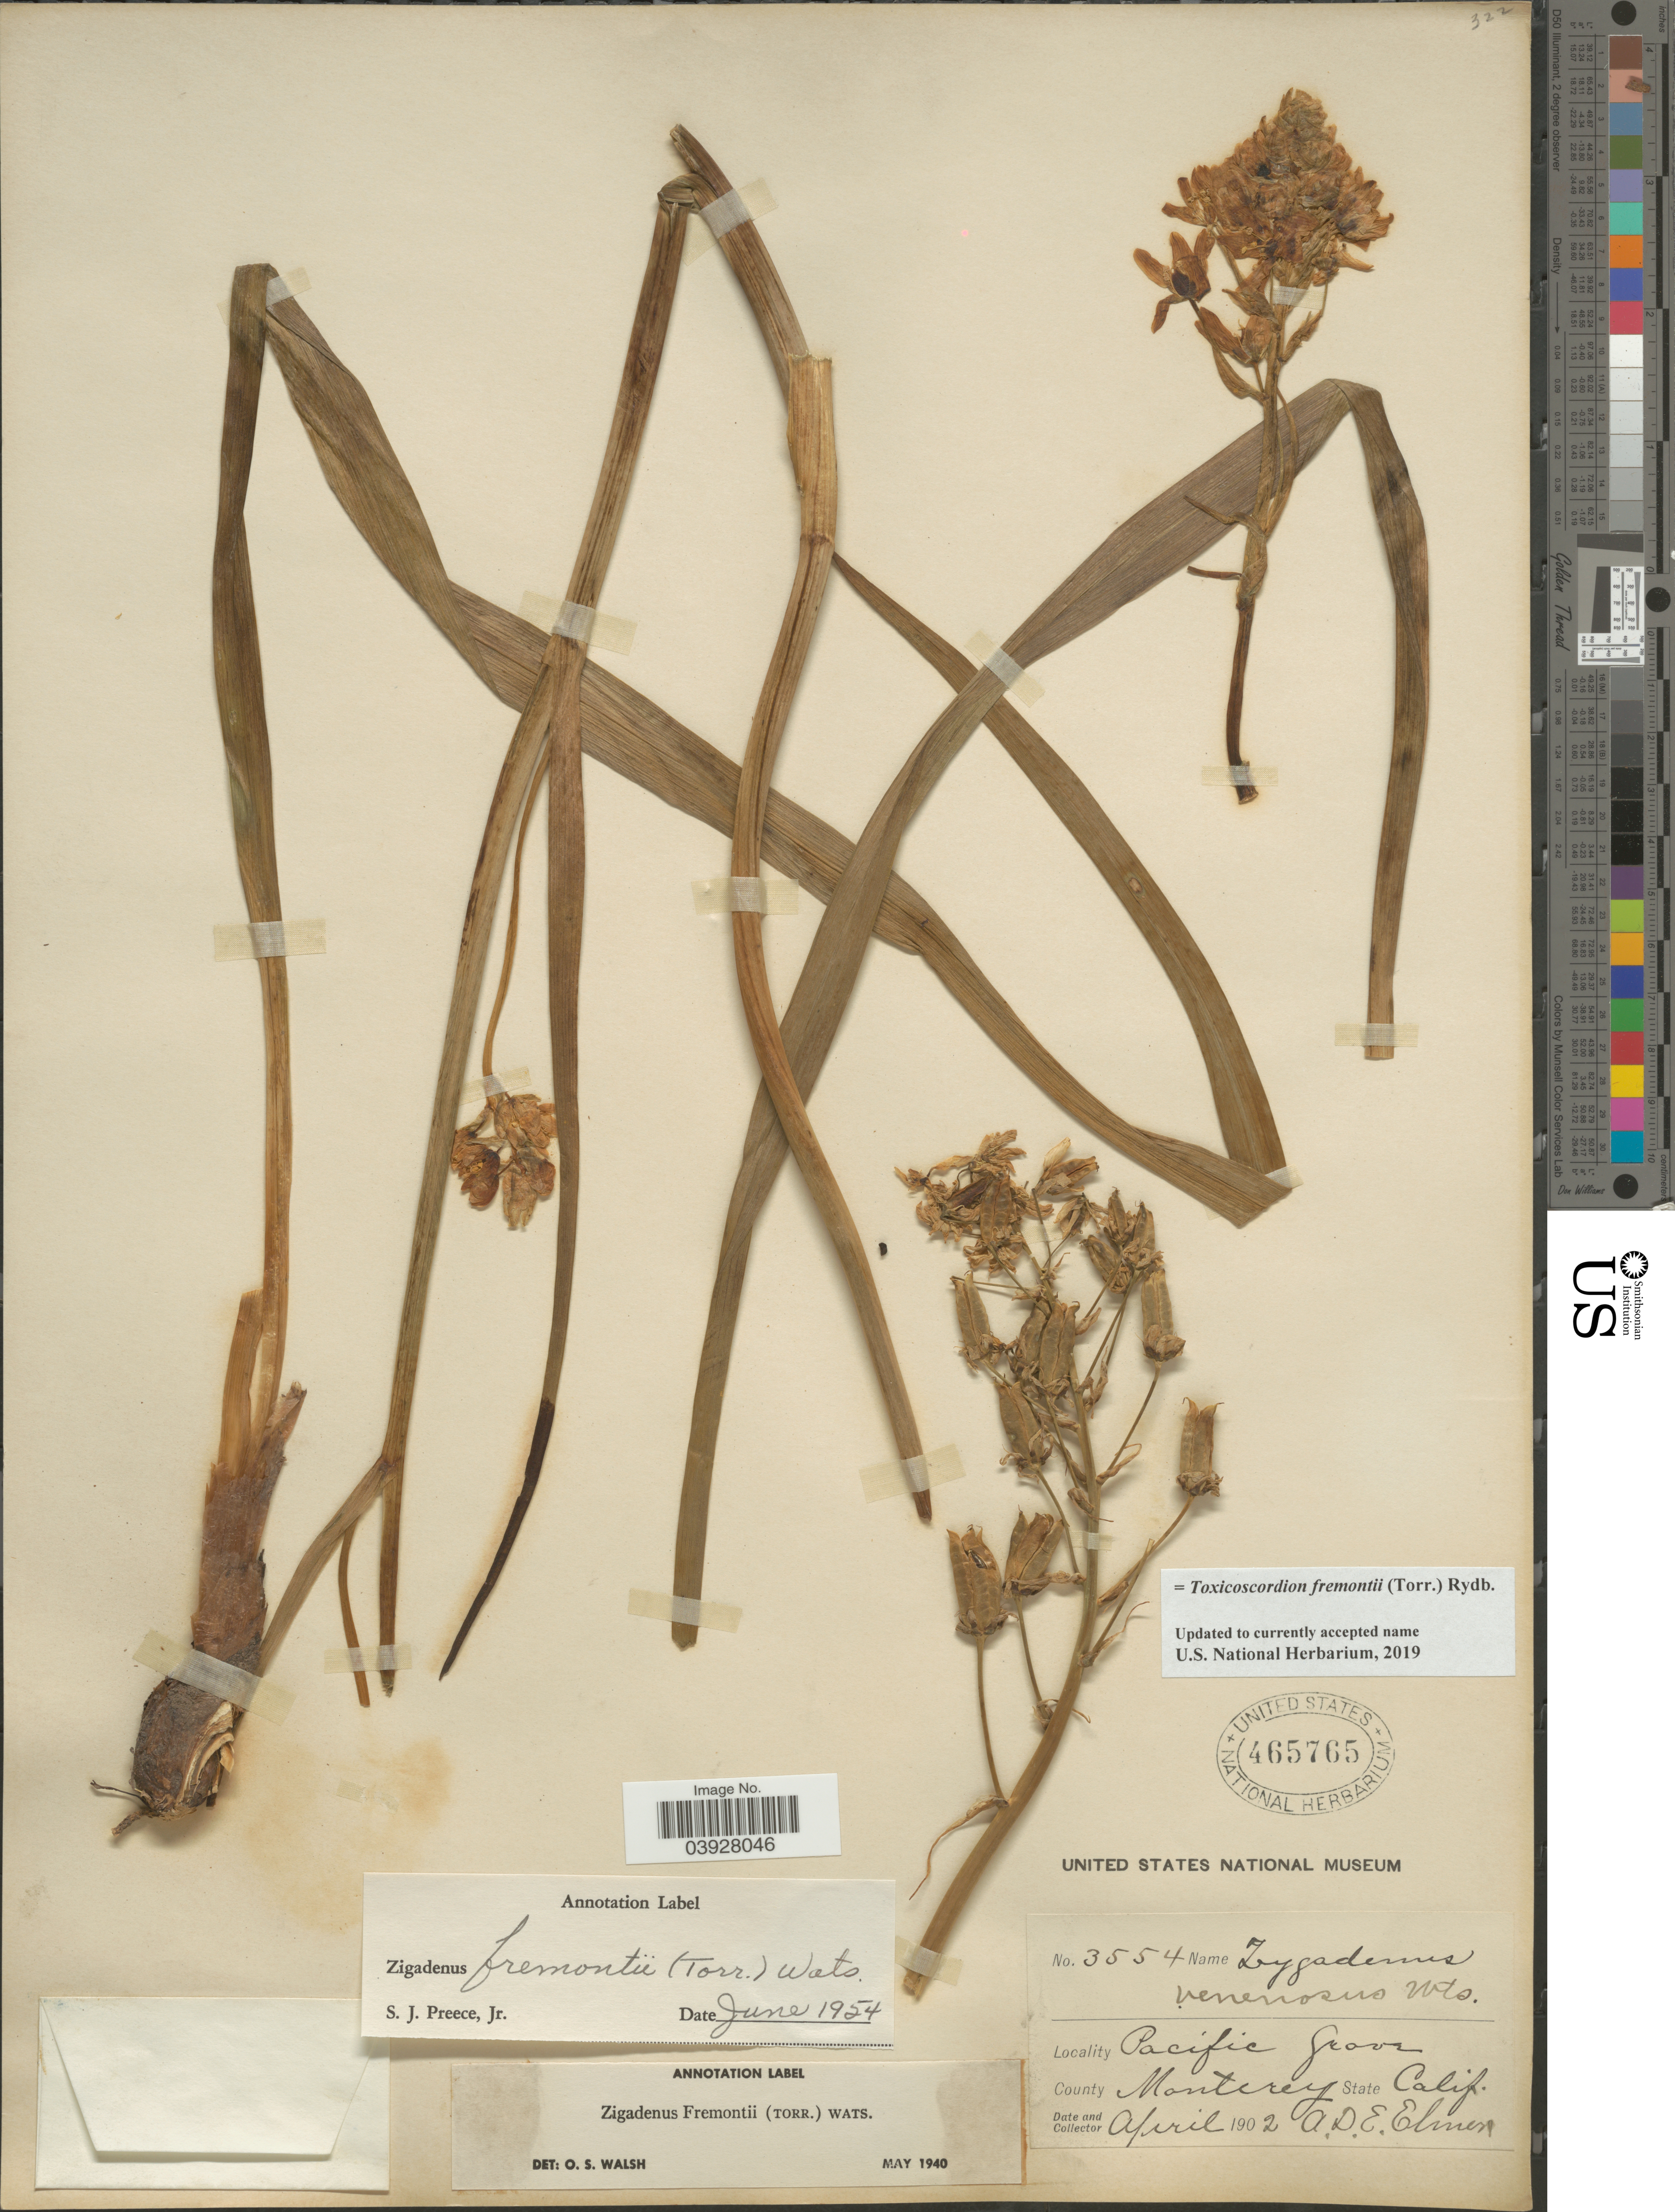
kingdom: Plantae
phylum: Tracheophyta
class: Liliopsida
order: Liliales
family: Melanthiaceae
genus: Toxicoscordion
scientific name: Toxicoscordion fremontii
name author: (Torr.) Rydb.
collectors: A. D. E. Elmer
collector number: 3554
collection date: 1902-04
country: United States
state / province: California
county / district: Monterey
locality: Pacific Grove. County Monterey.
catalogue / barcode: US 465765